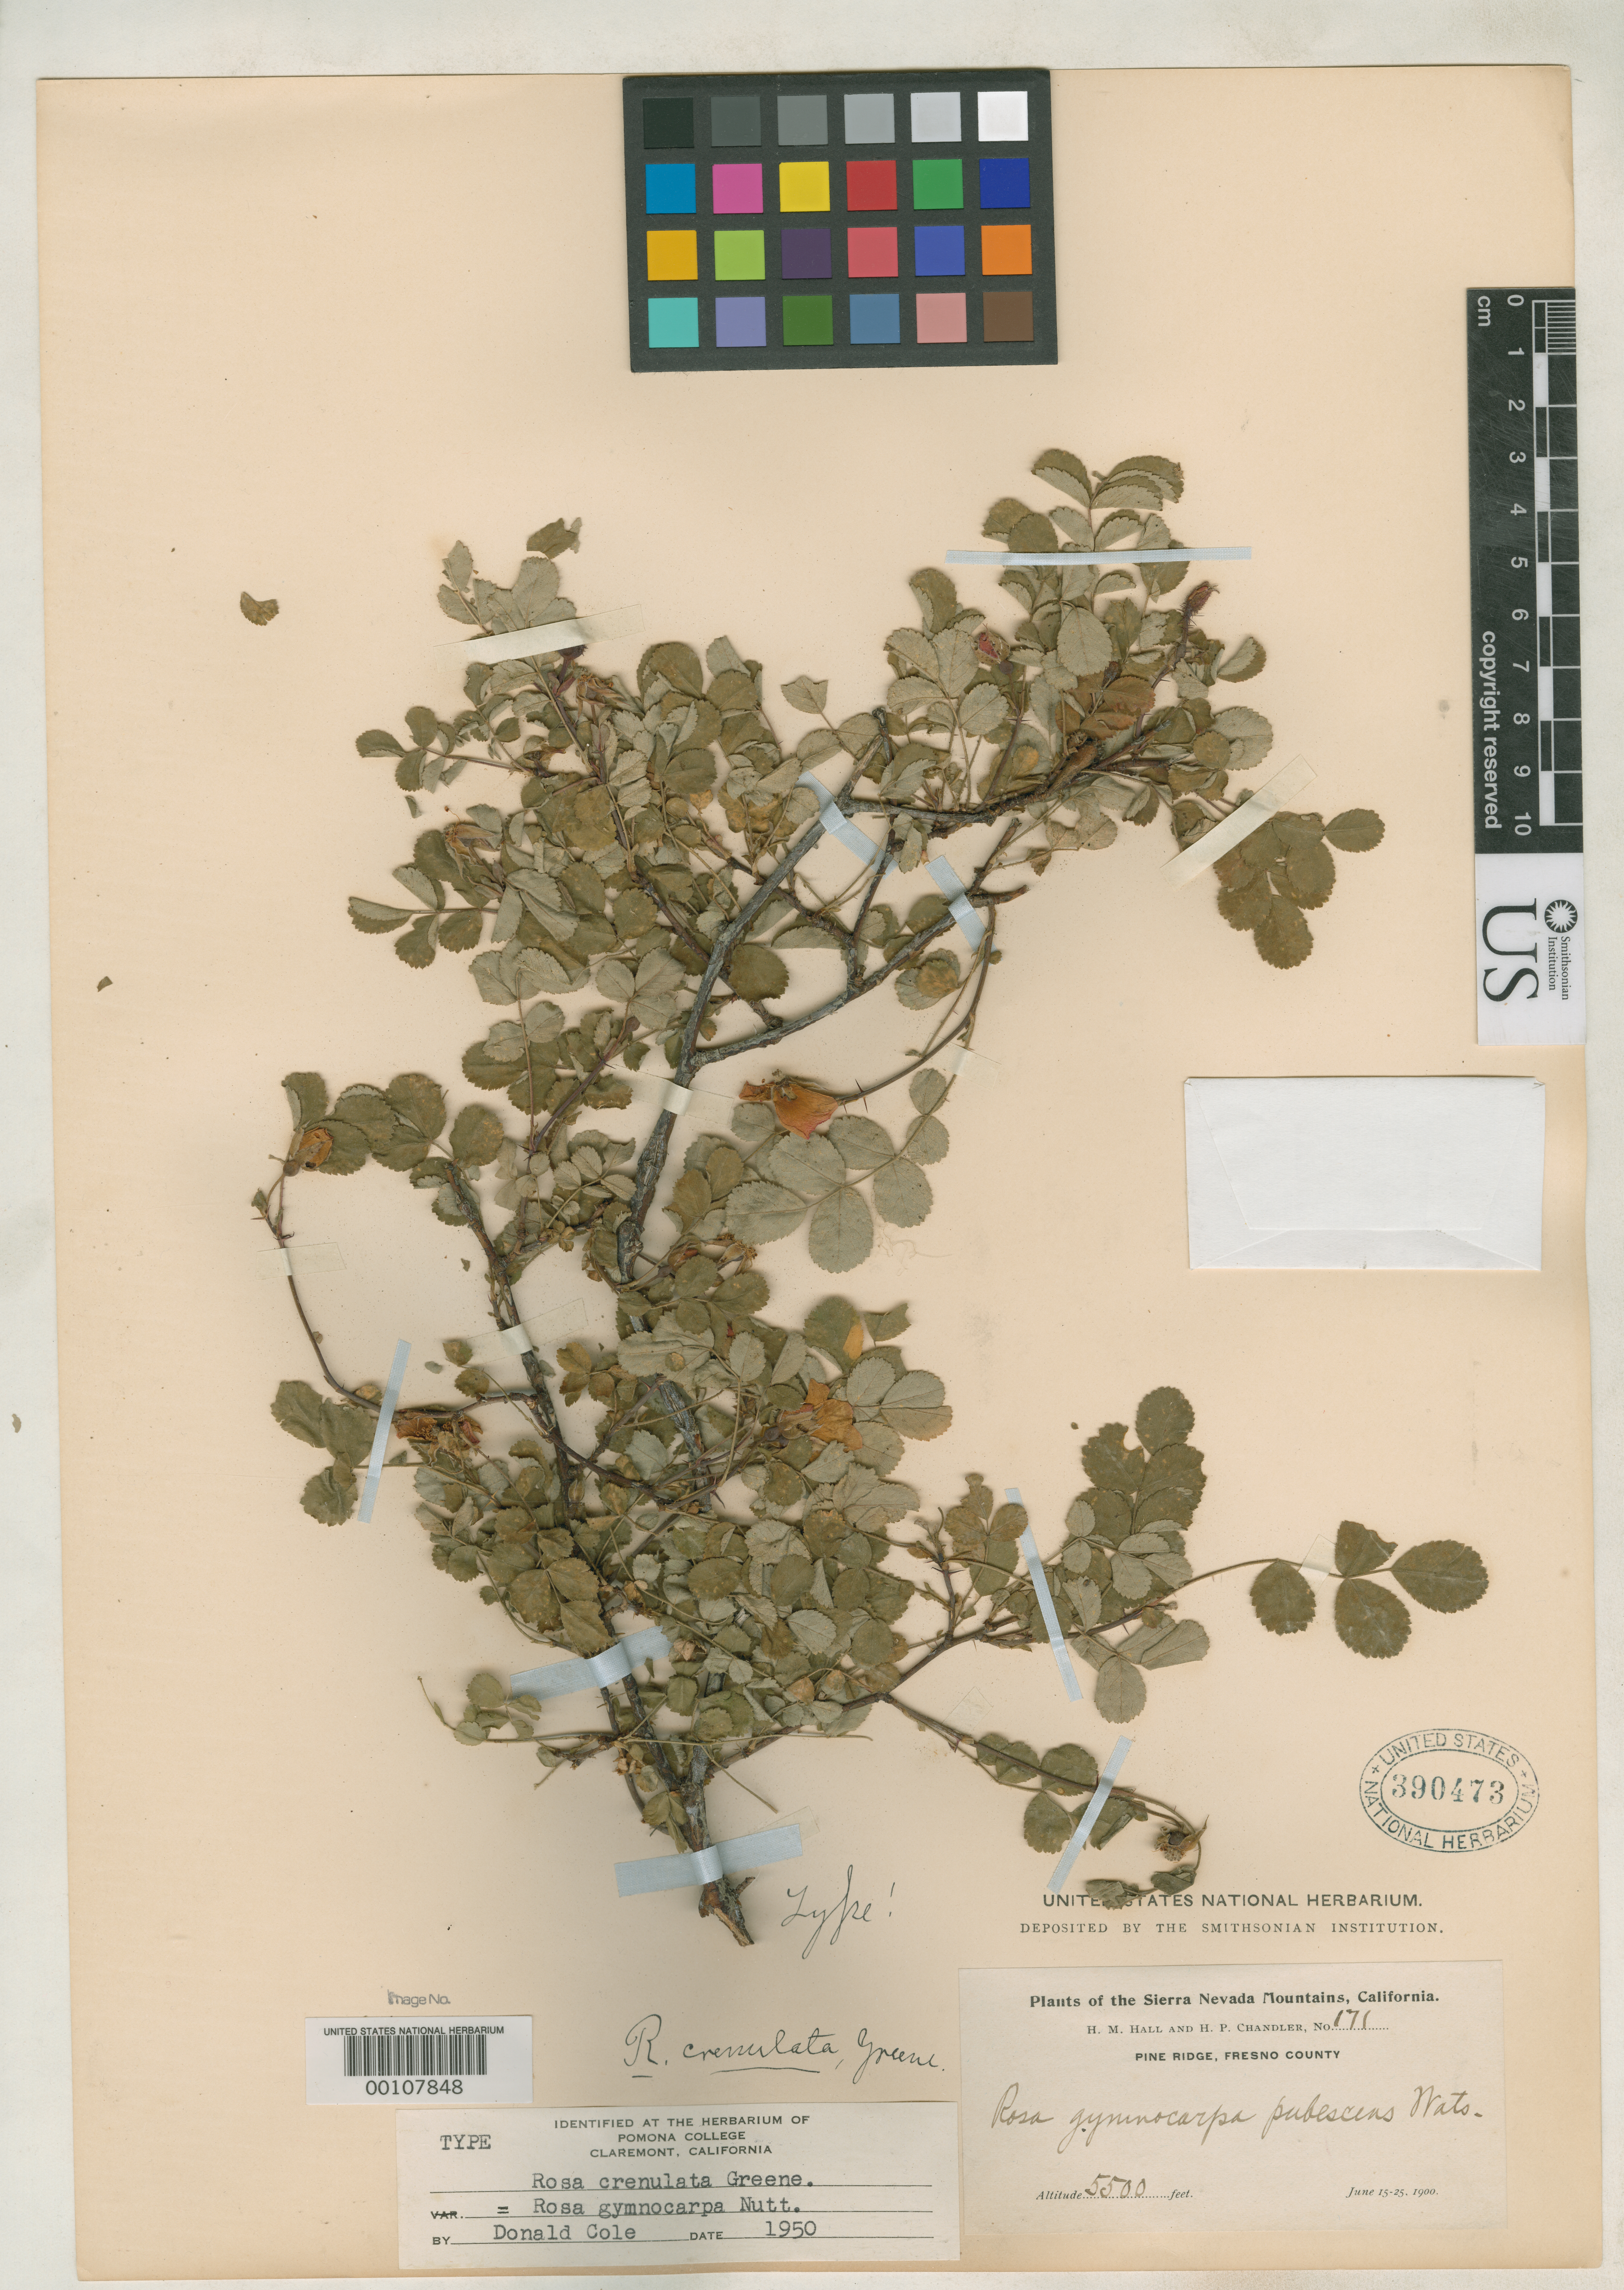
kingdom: Plantae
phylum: Tracheophyta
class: Magnoliopsida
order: Rosales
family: Rosaceae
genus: Rosa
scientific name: Rosa crenulata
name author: Greene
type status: Holotype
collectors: H. M. Hall & H. Chandler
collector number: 171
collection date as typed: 15 Jun 1900 to 25 Jun 1900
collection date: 1900-06-15/1900-06-25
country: United States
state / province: California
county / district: Fresno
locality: Pine Ridge; alt. 5500 ft.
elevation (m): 1676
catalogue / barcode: US 390473